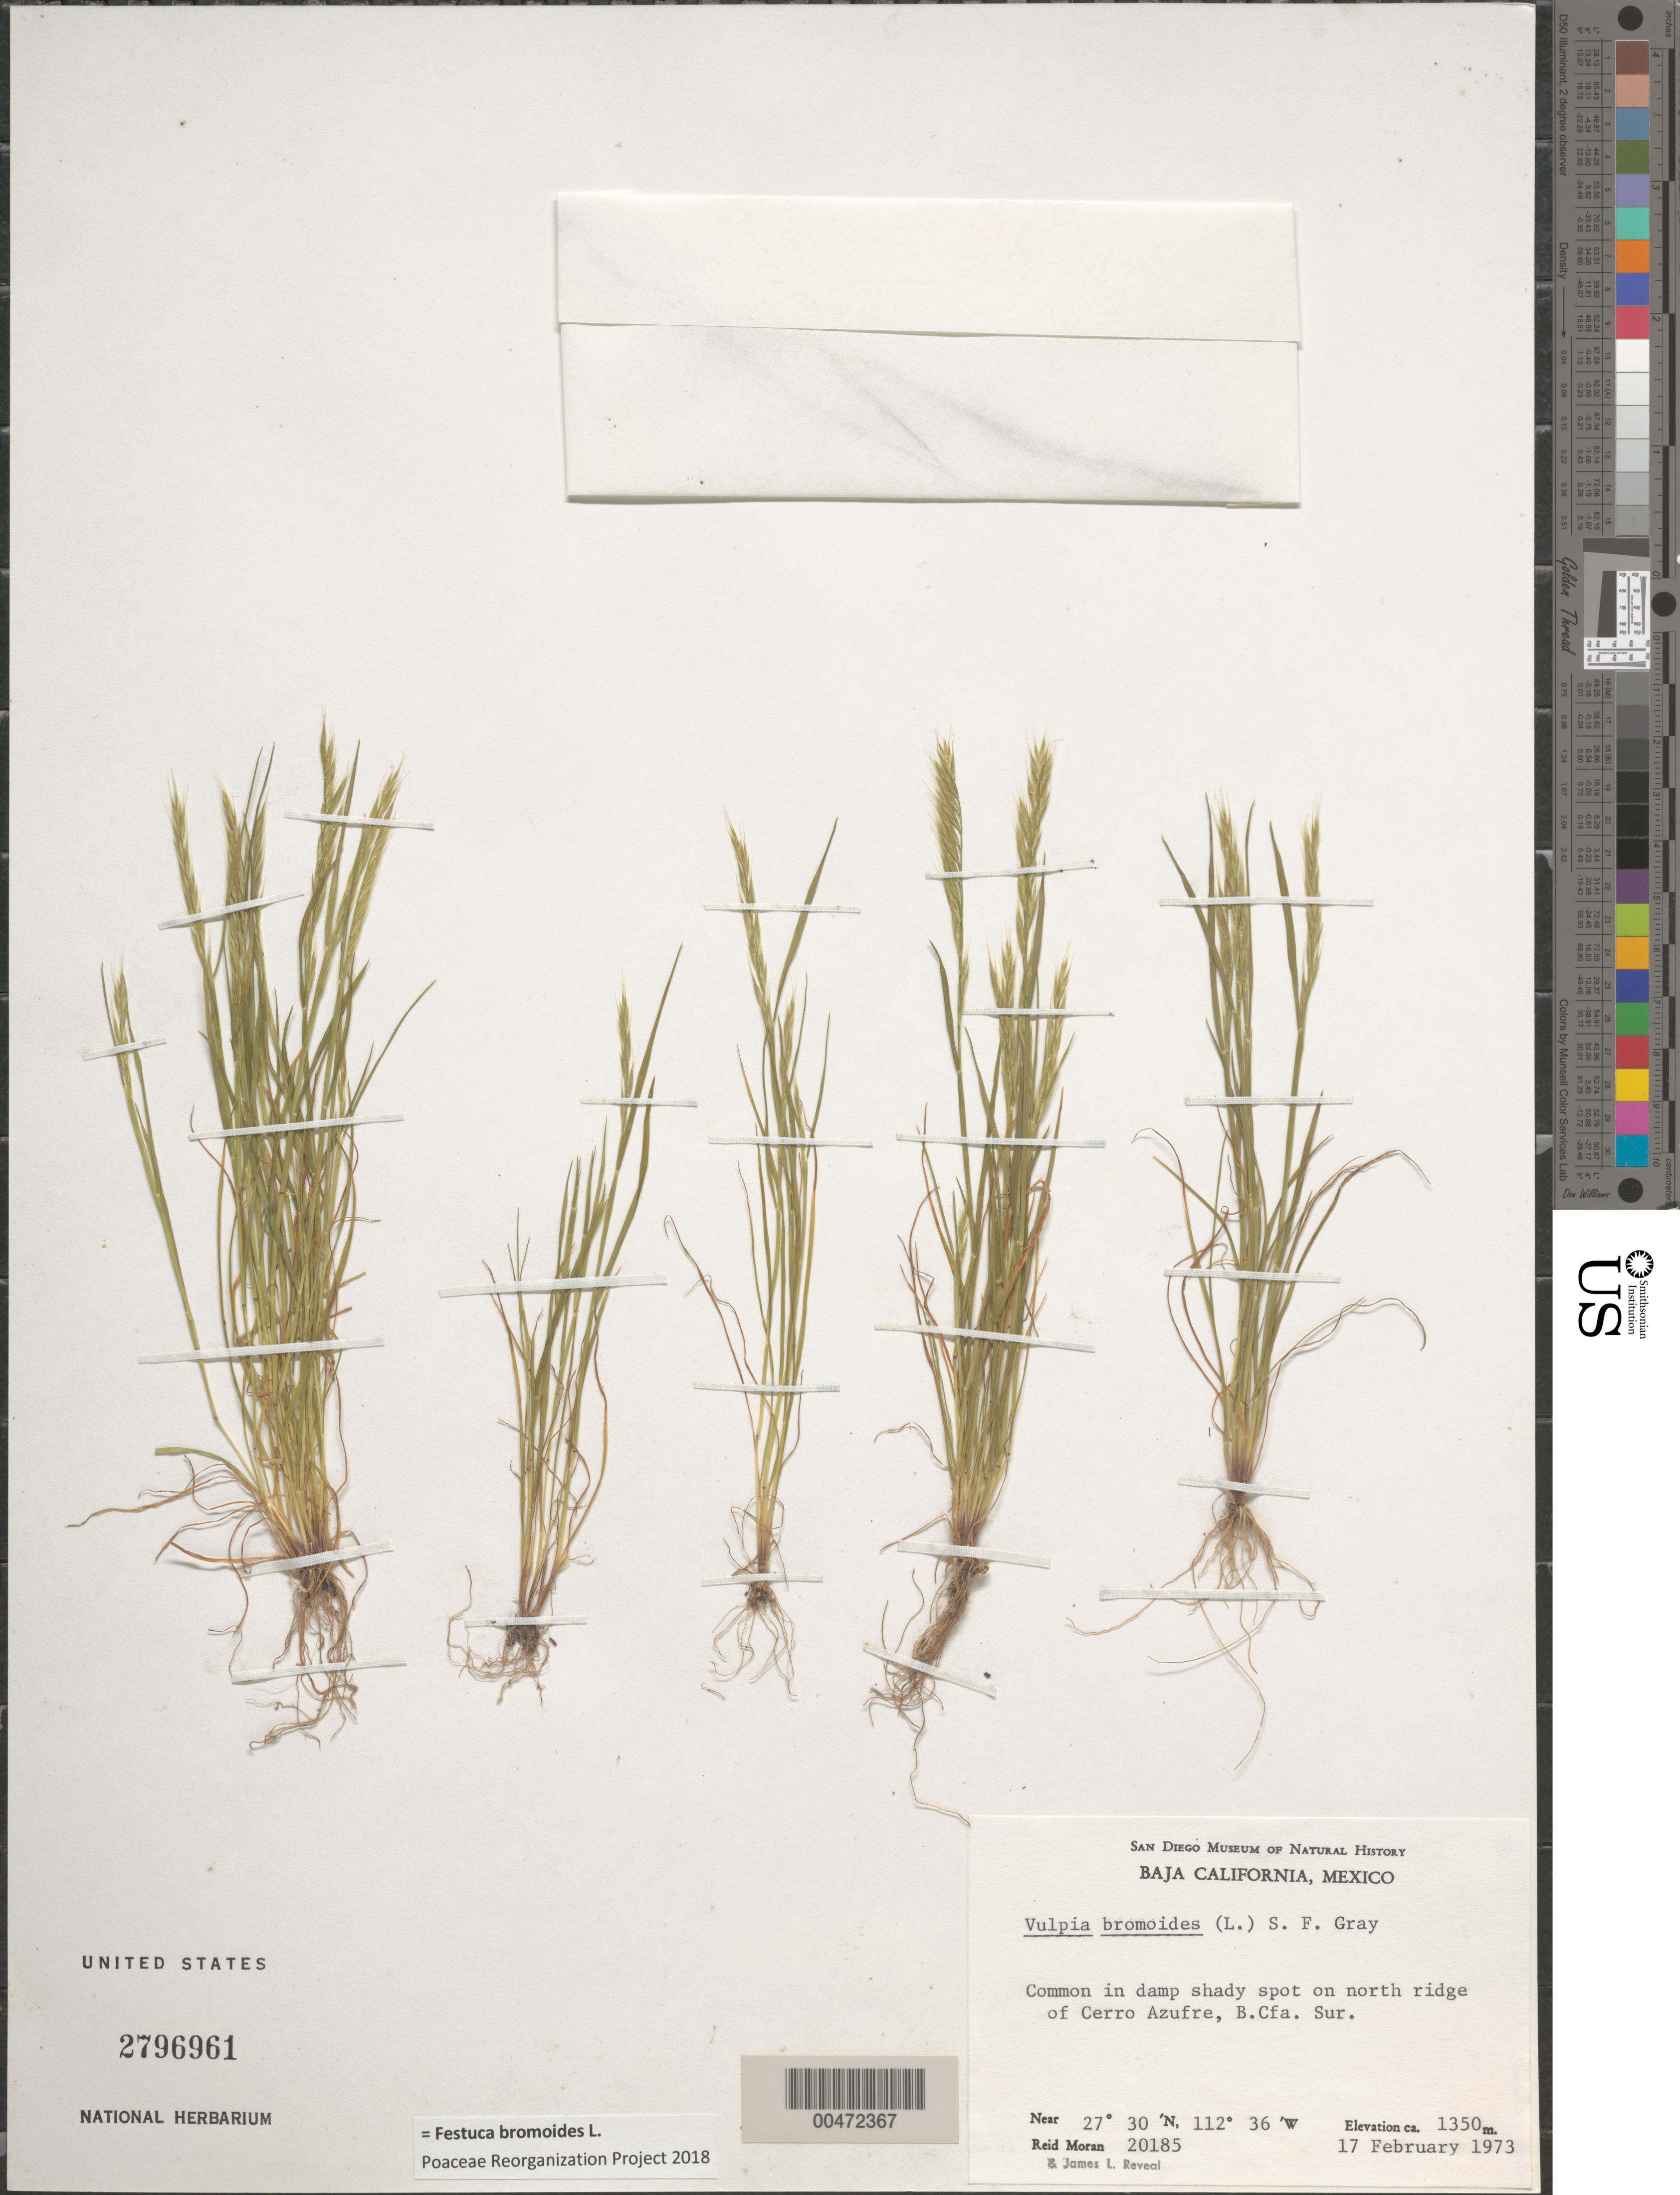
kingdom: Plantae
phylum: Tracheophyta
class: Liliopsida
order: Poales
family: Poaceae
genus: Festuca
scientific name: Festuca bromoides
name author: L.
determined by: Poaceae Reorganization Project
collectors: R. V. Moran & J. L. Reveal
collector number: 20185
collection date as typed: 17 Feb 1973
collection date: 1973-02-17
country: Mexico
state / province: Baja California Sur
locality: On N ridge of Cerro Azufre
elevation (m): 1350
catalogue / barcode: US 2796961